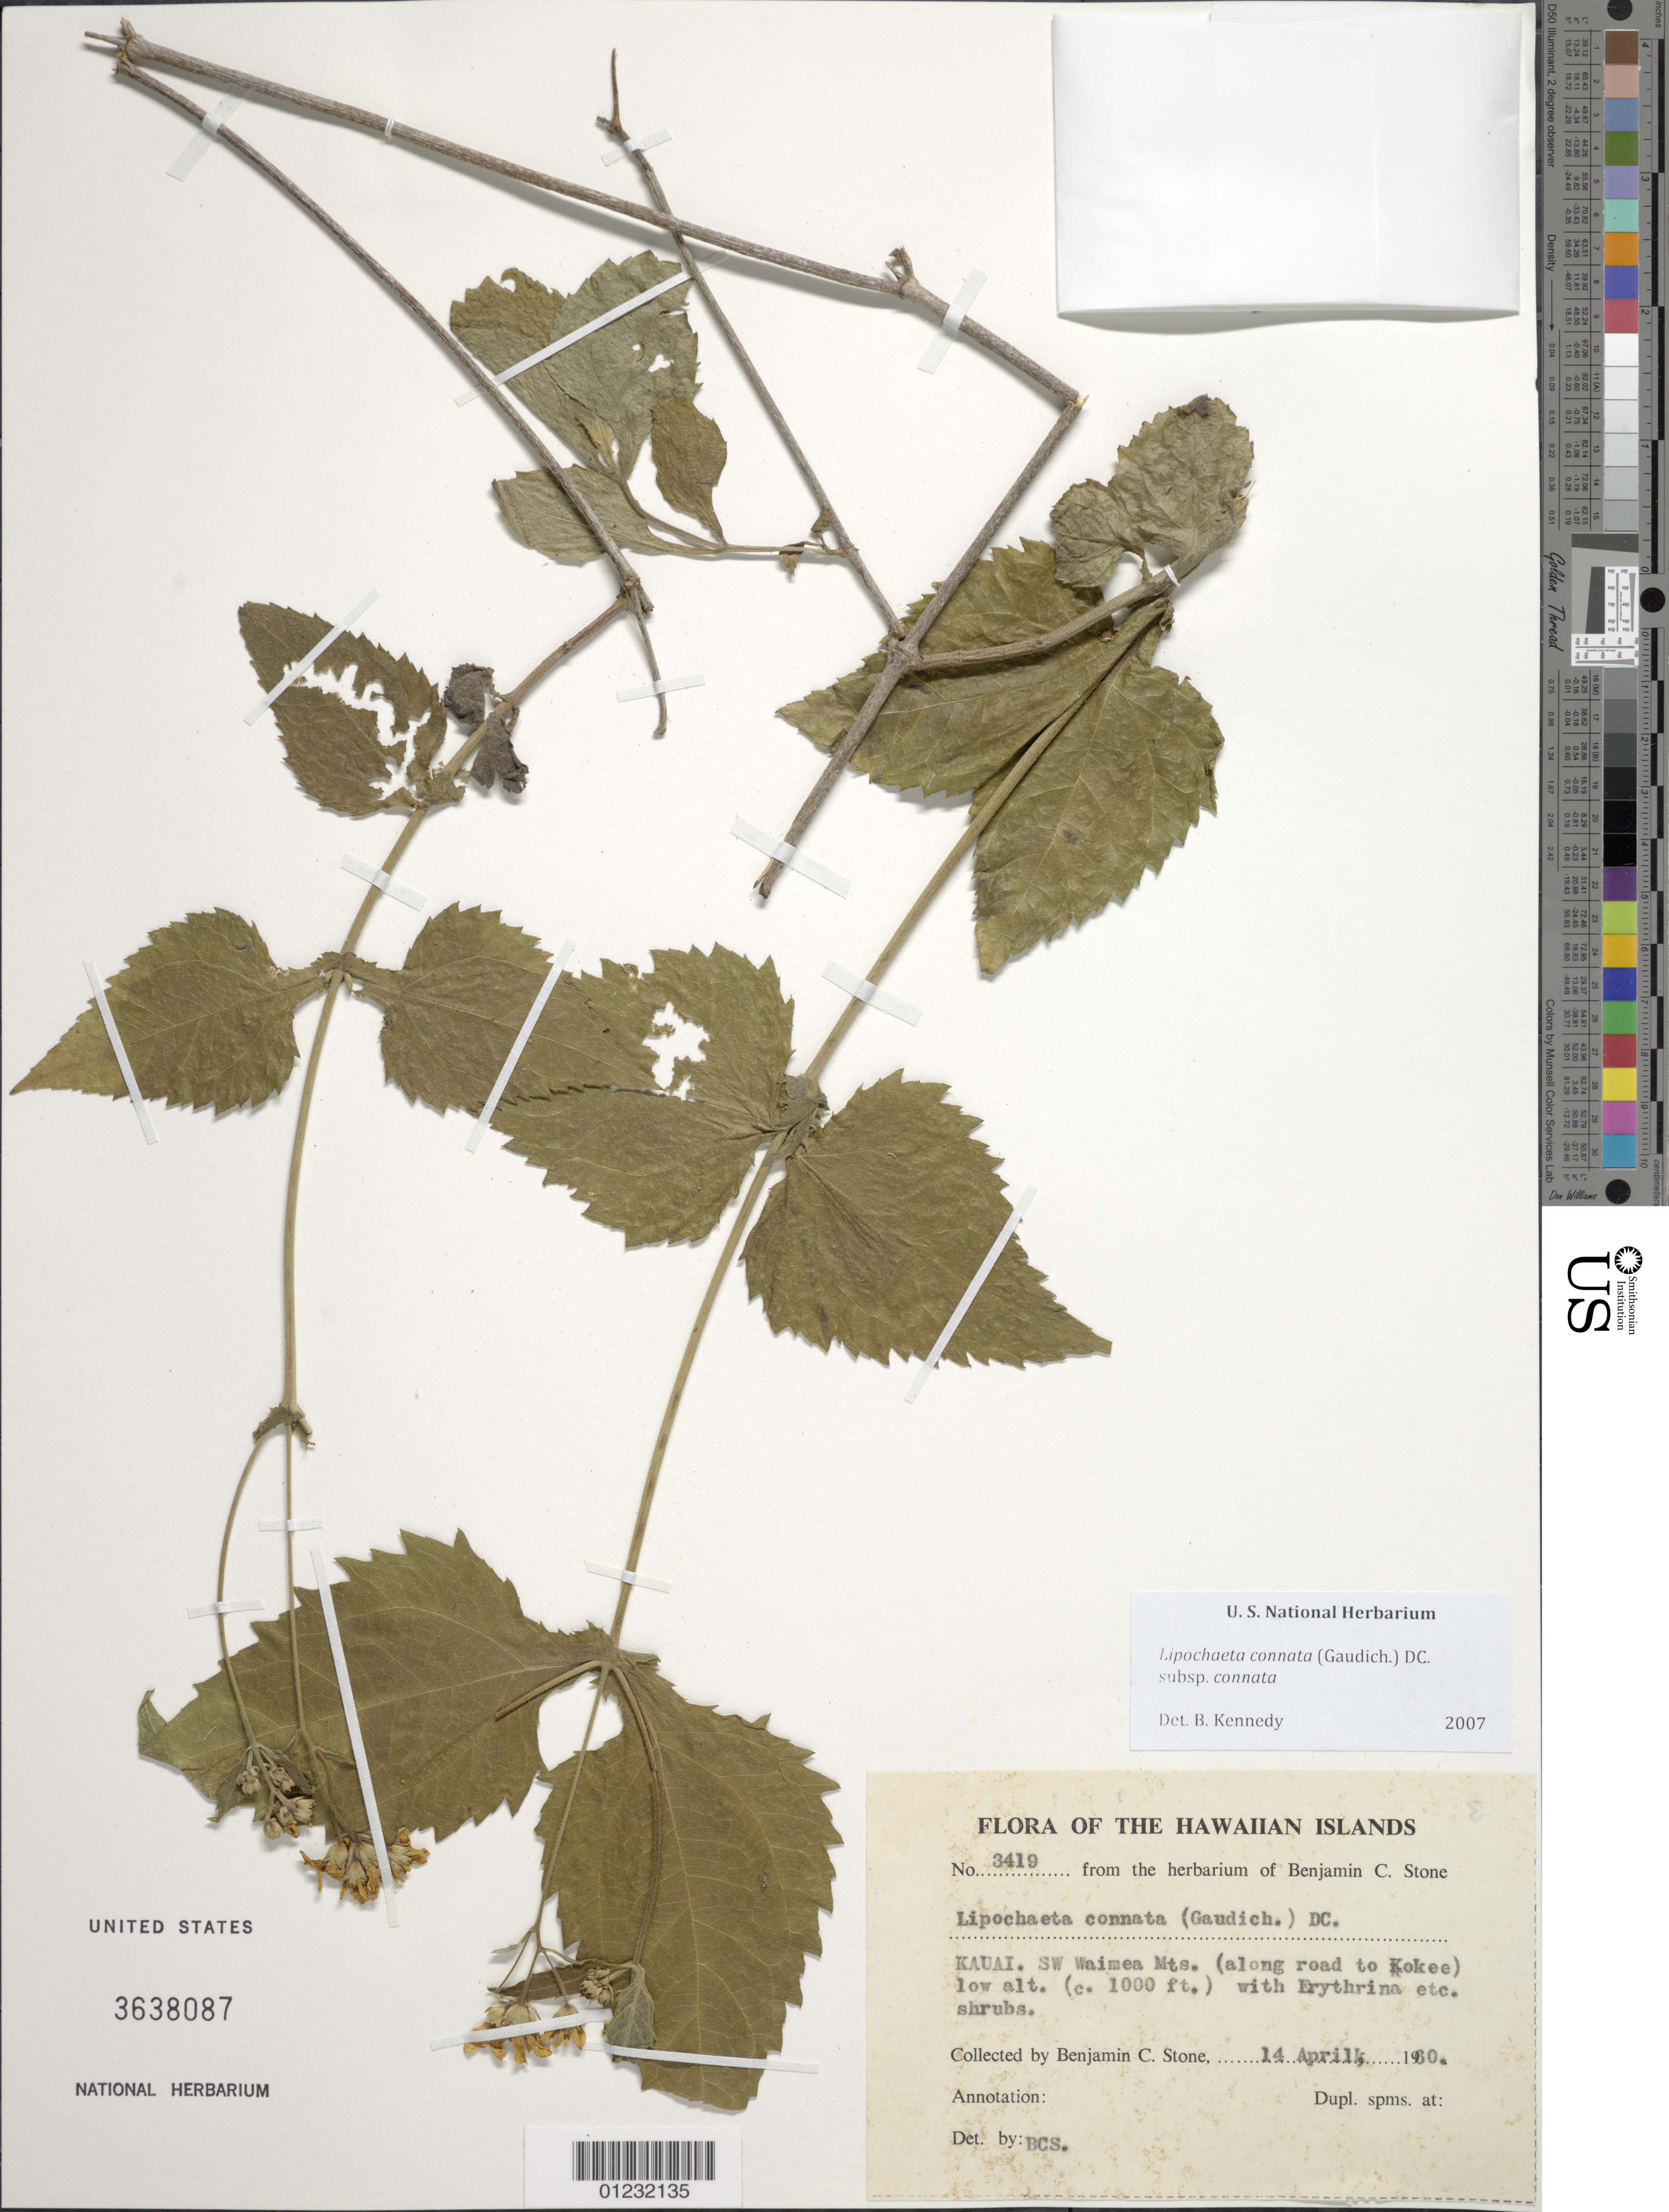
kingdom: Plantae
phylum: Tracheophyta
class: Magnoliopsida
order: Asterales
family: Asteraceae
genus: Lipochaeta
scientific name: Lipochaeta connata subsp. connata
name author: (Gaudich.) DC.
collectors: B. C. Stone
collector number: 3768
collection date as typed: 14 Apr 1960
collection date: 1960-04-14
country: United States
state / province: Hawaii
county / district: Kauai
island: Kaua'i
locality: SW Waimea Mts.(along road to Kokee).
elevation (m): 305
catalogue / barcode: US 3638087